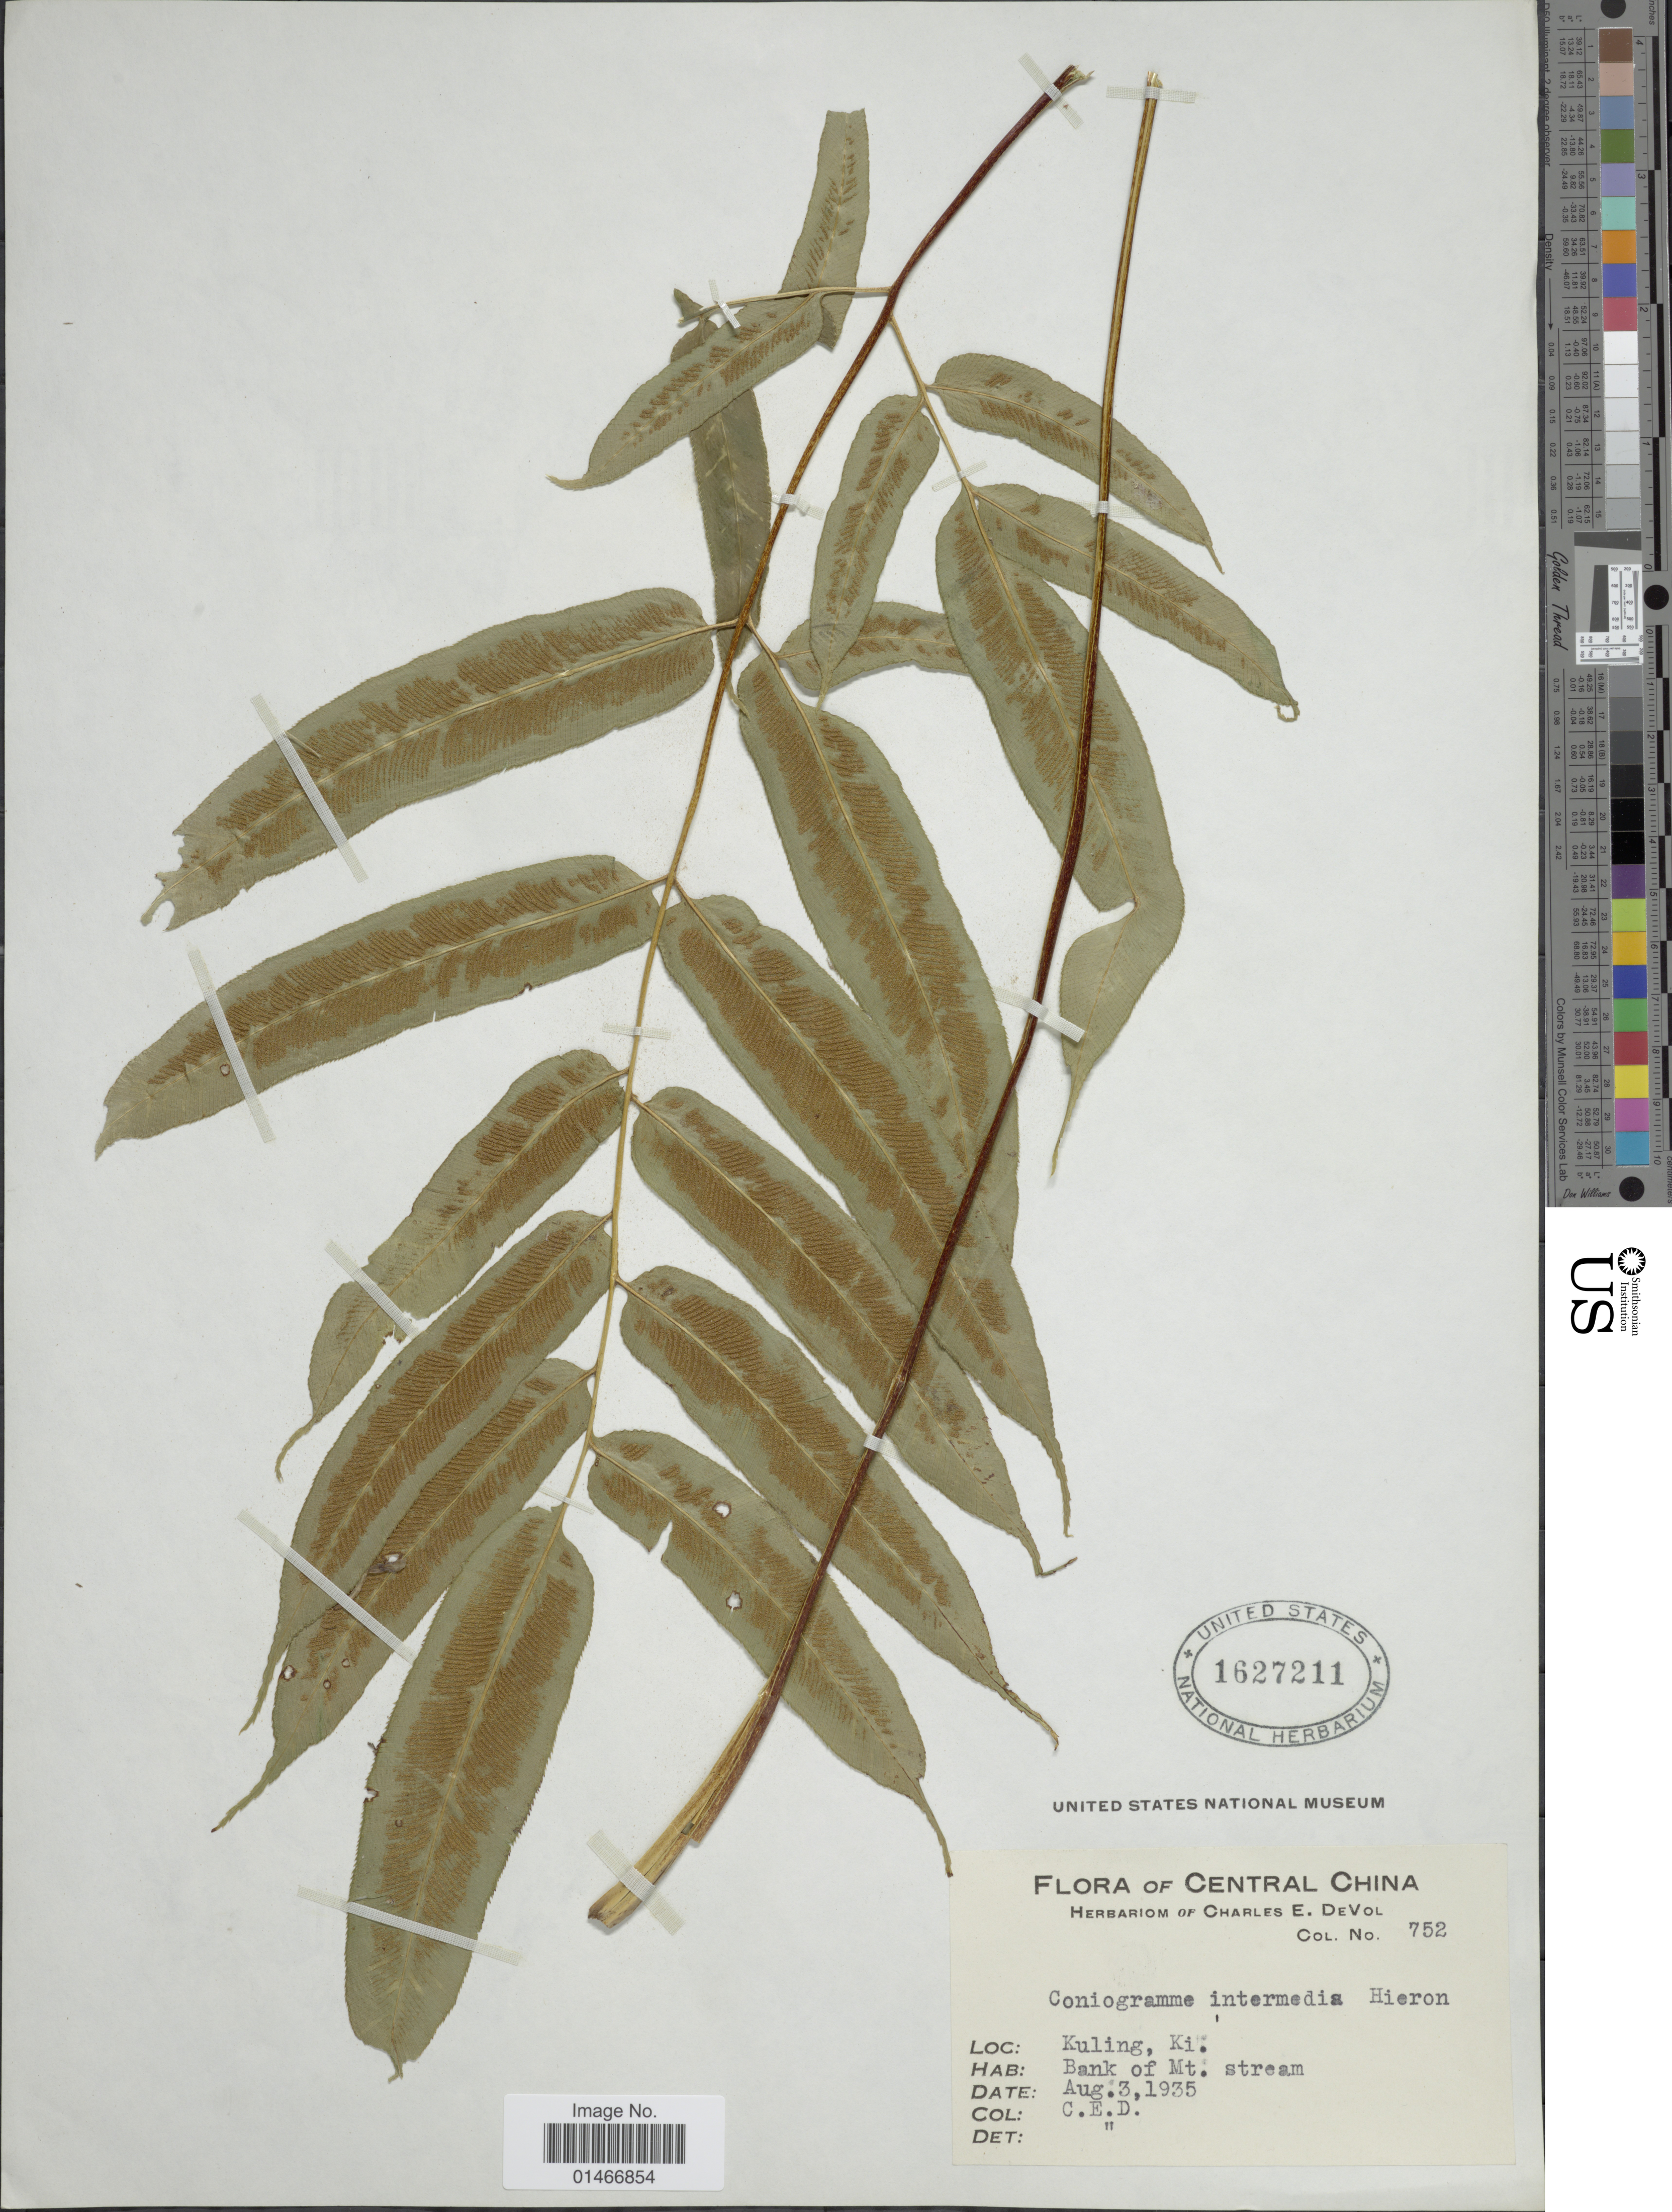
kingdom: Plantae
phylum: Tracheophyta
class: Polypodiopsida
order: Polypodiales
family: Pteridaceae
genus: Coniogramme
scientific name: Coniogramme intermedia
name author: Hieron.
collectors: C. E. De Vol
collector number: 752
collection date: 1935-08-02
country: China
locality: Central China. Kuling, Ki. Bank of Mt. stream.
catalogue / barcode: US 1627211